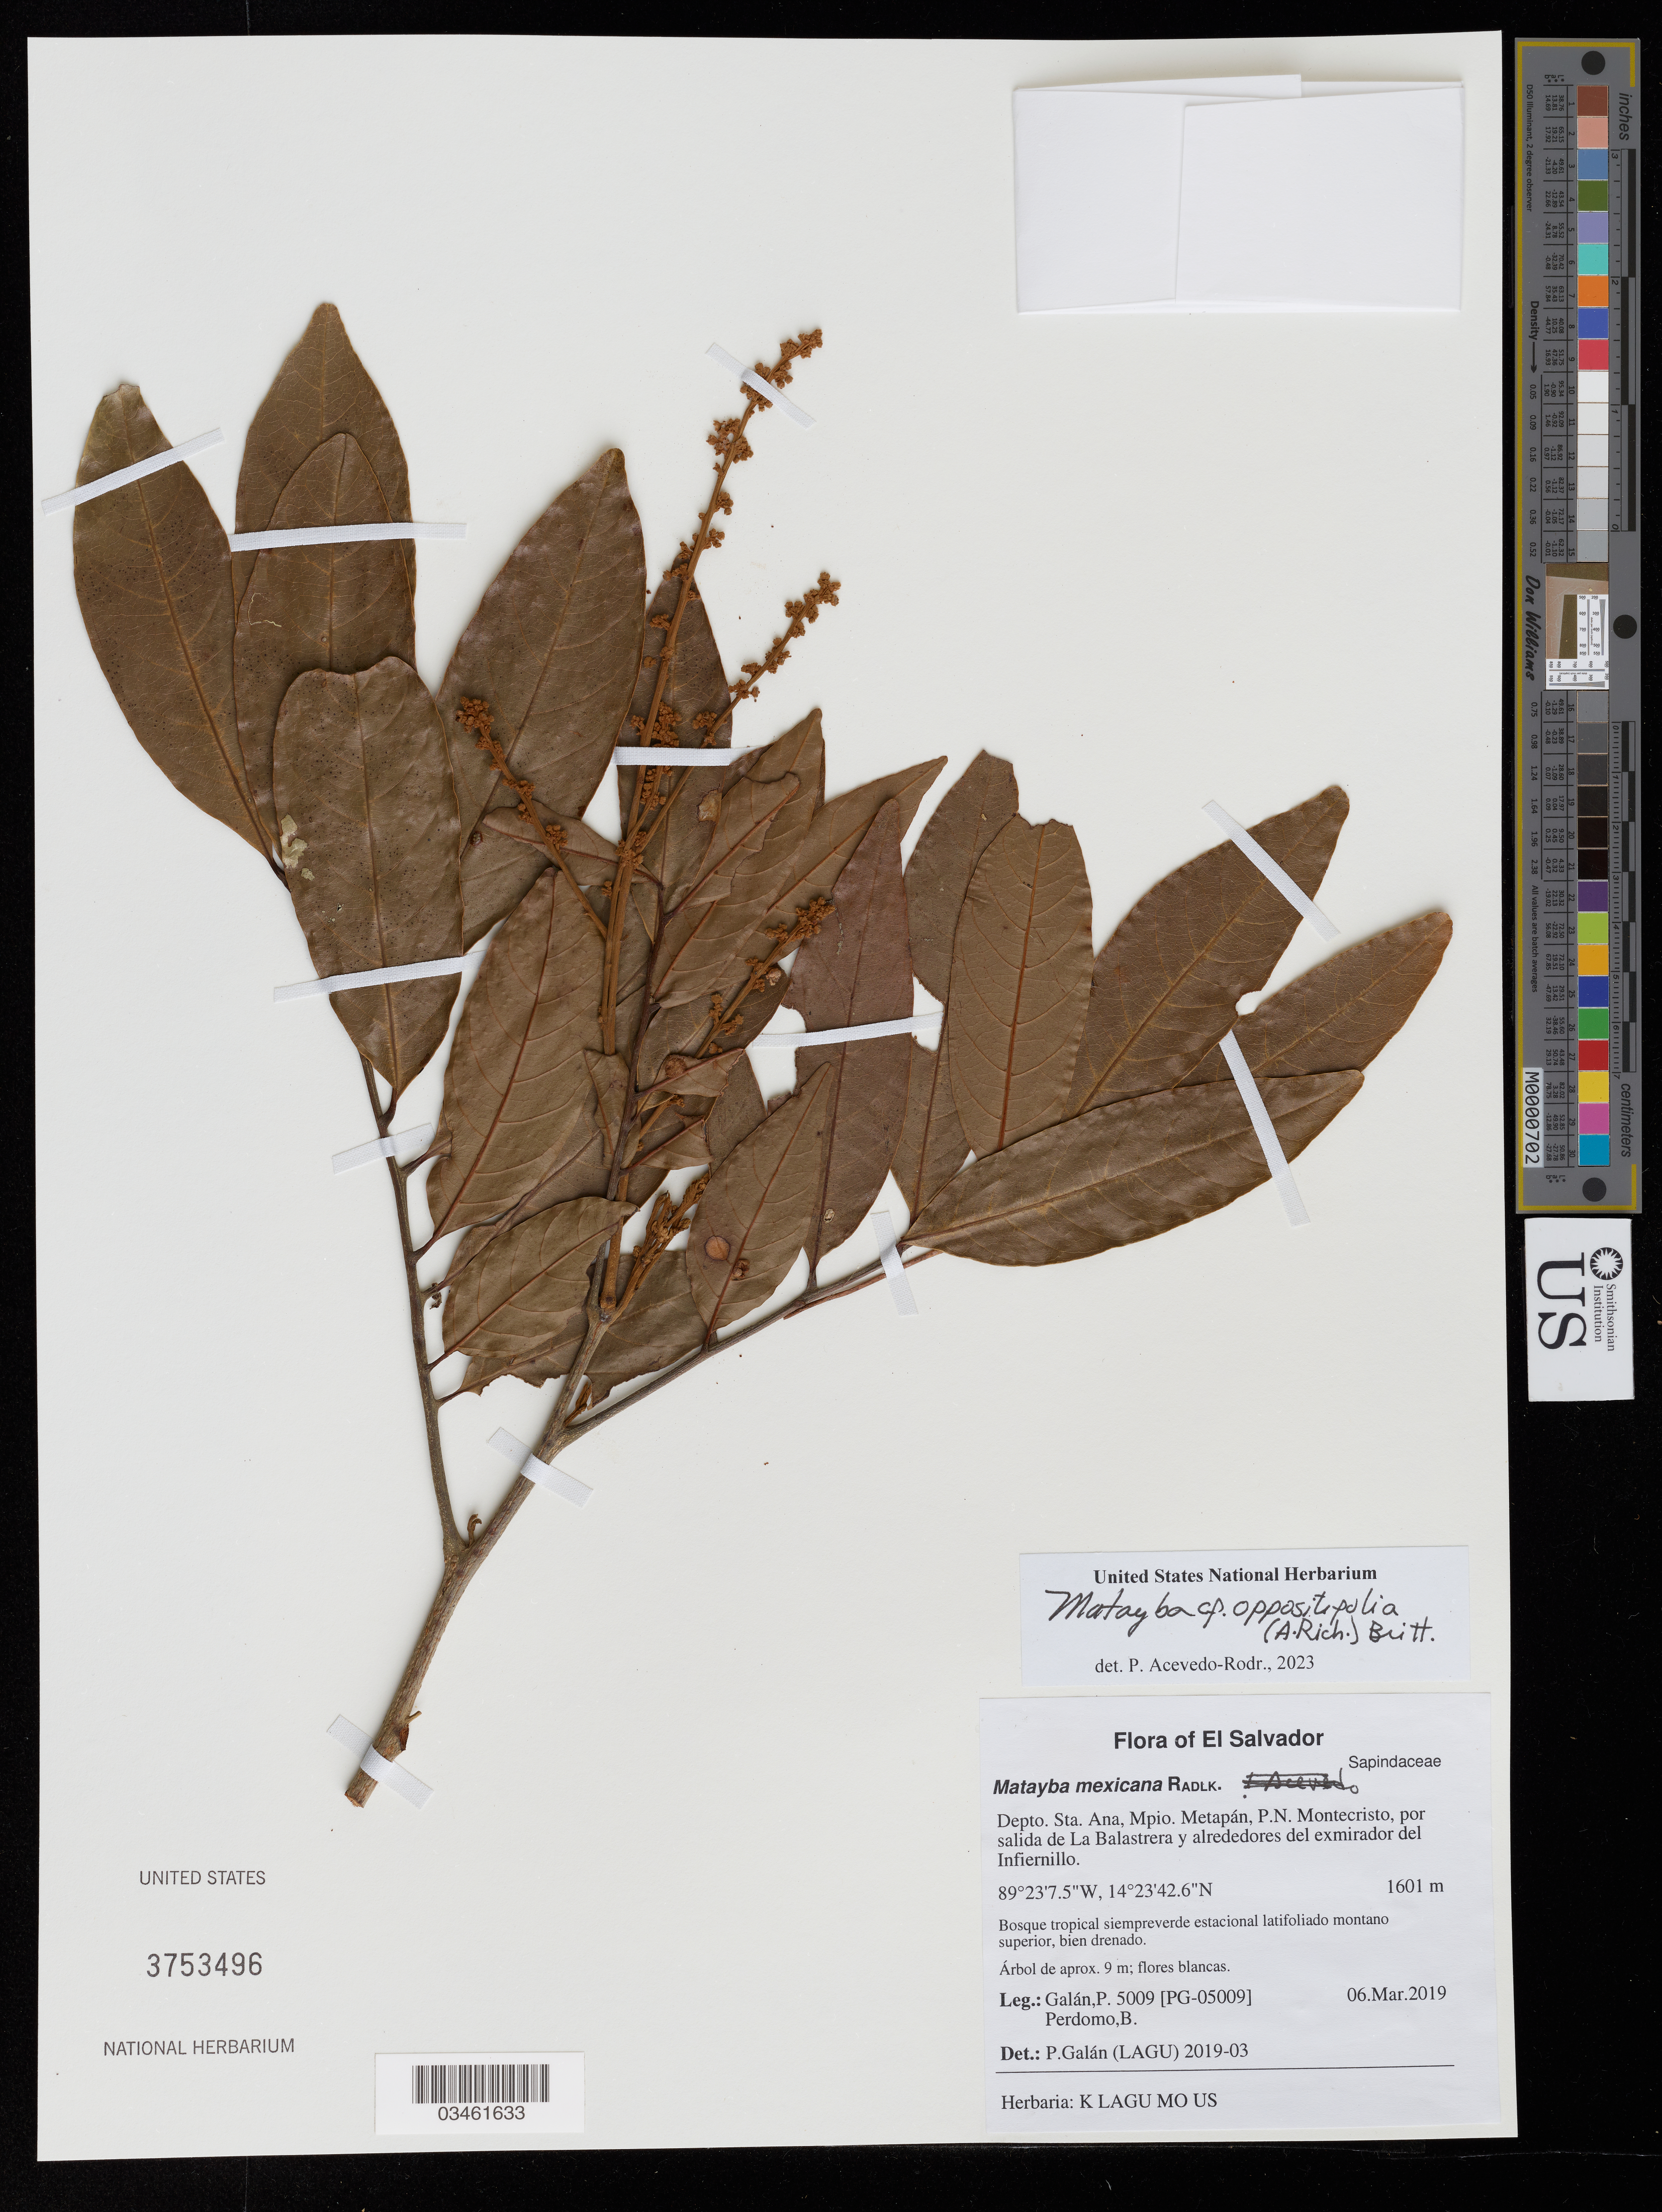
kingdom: Plantae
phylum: Tracheophyta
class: Magnoliopsida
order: Sapindales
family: Sapindaceae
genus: Matayba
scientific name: Matayba oppositifolia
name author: (A. Rich.) Britton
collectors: P. Galan & B. Perdomo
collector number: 5009 [PG-05009]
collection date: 2019-03-06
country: El Salvador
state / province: Santa Ana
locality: Depto. Sta Ana, Mpio. Metapán, P.N. Montecristo, por salida de La Balastrera y alrededores del exmirador del Infiernillo.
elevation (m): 1601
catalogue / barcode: US 3753496